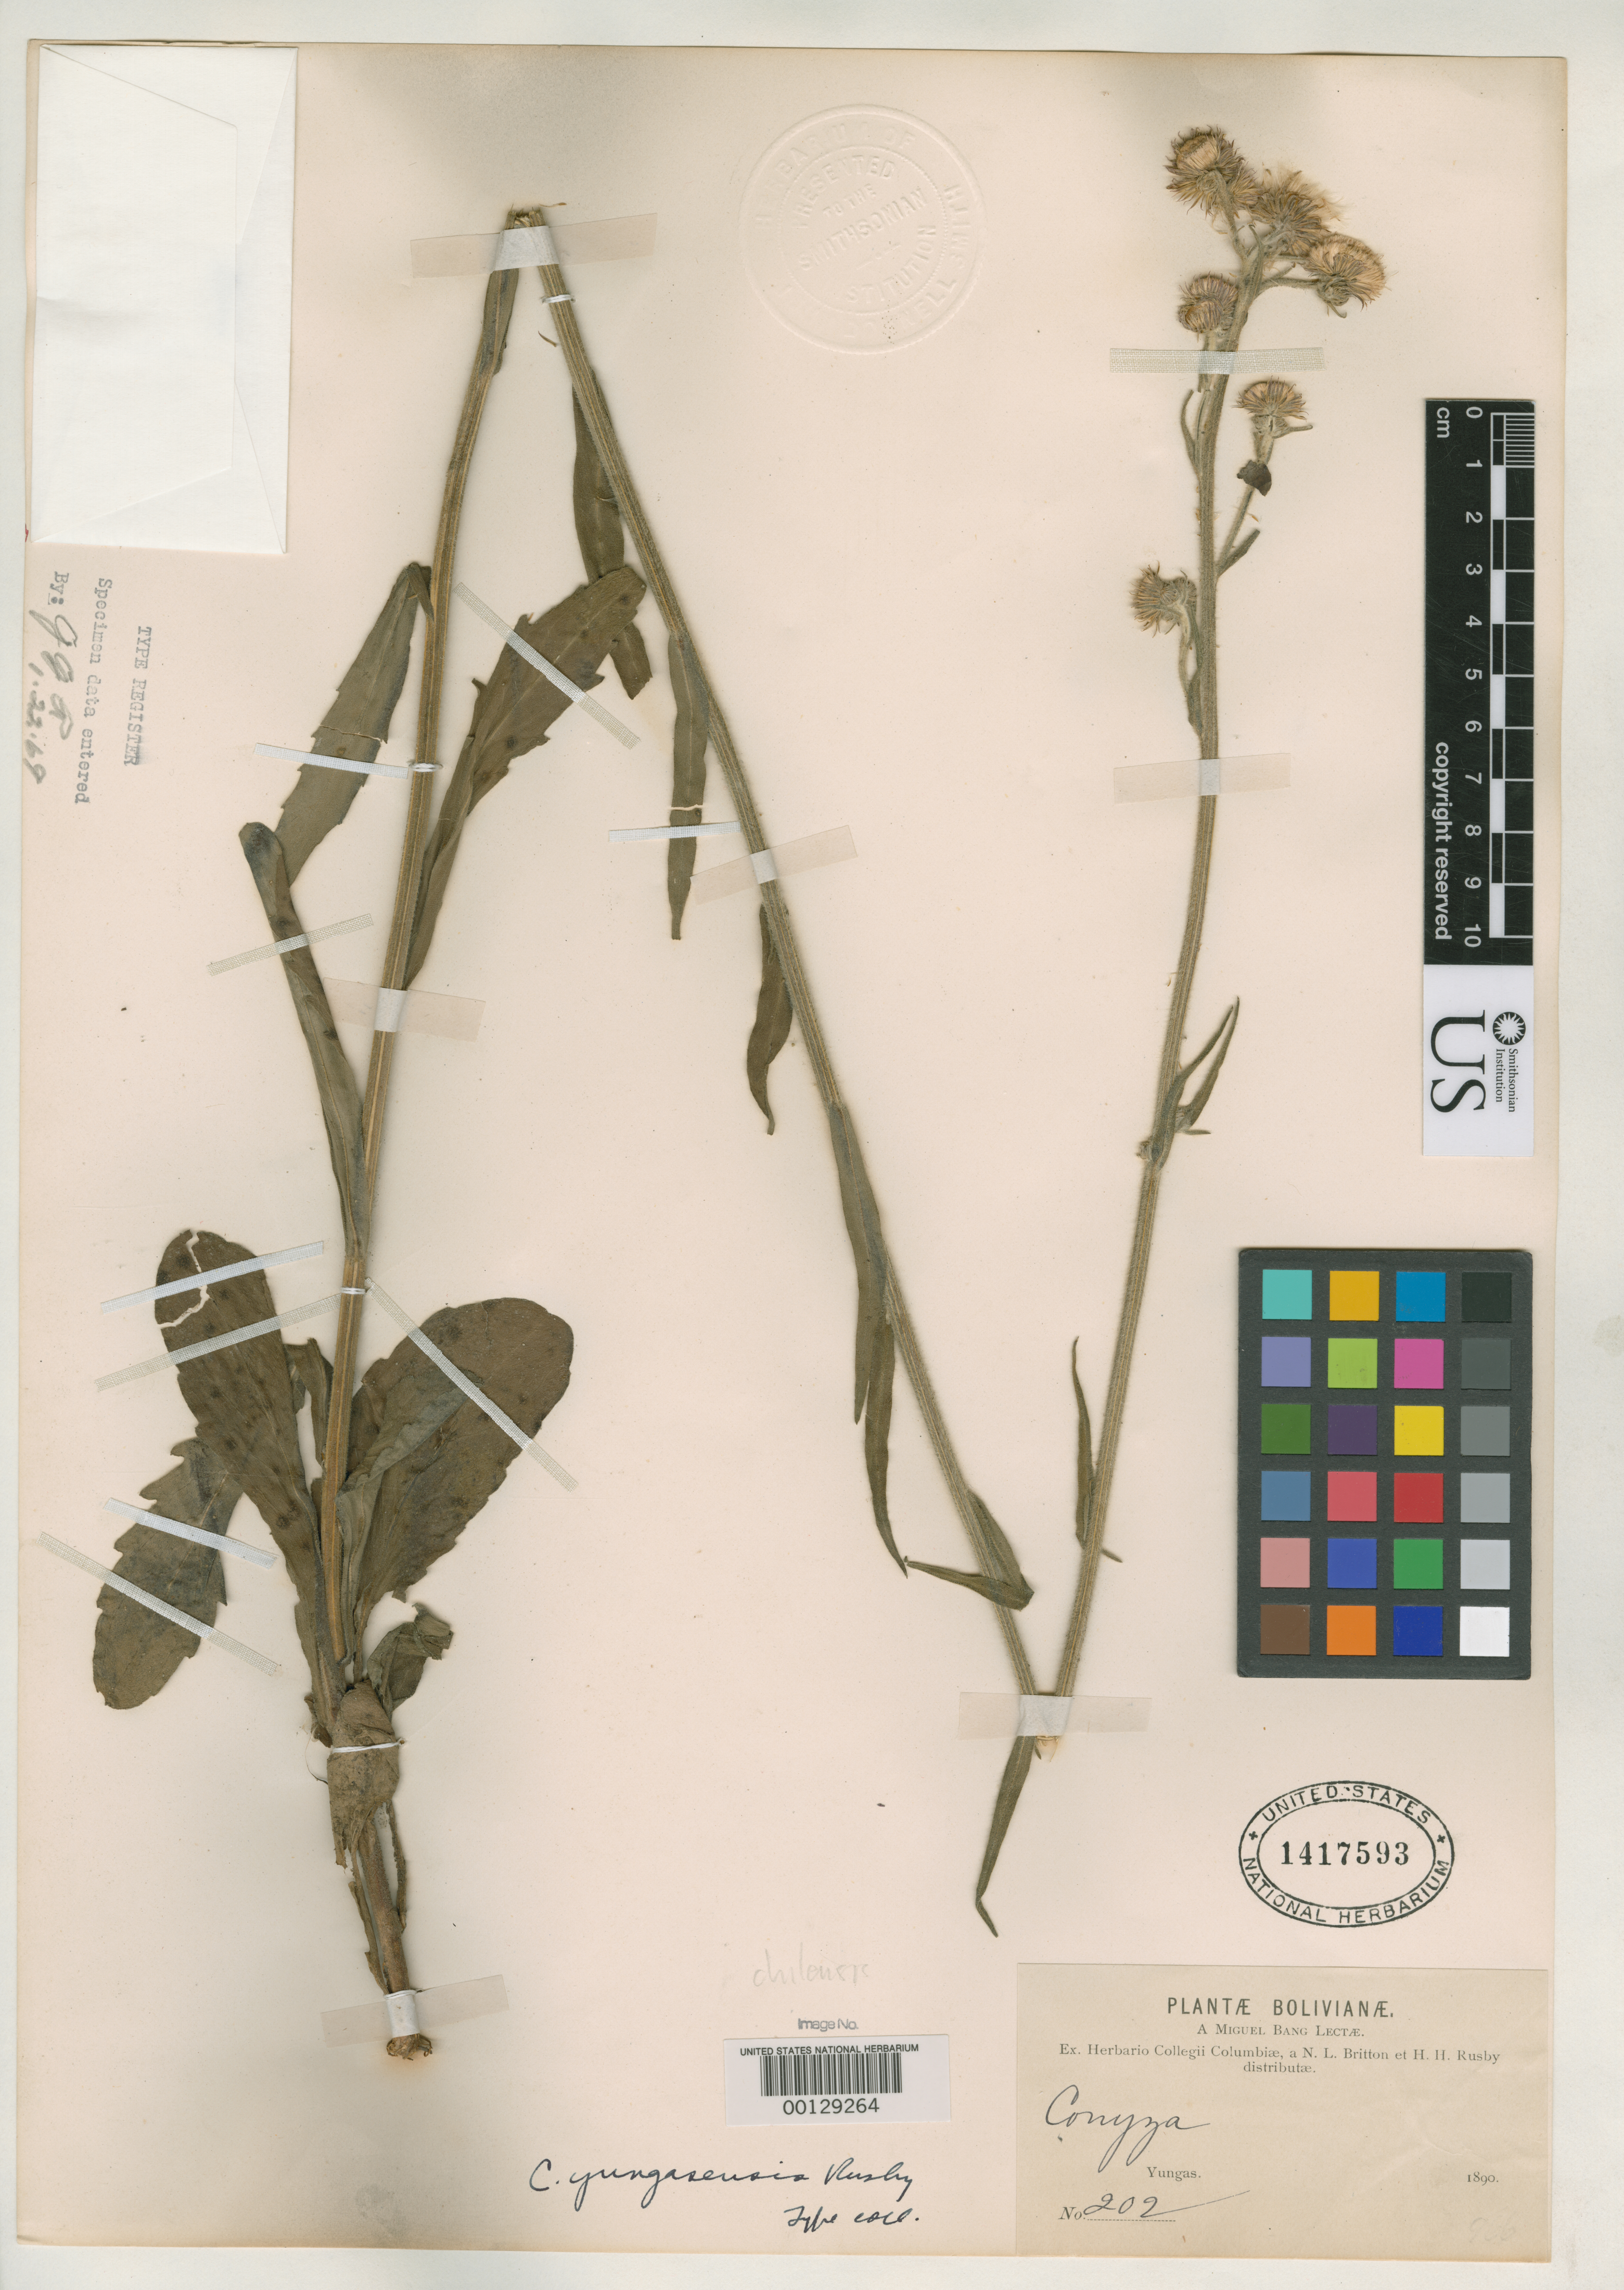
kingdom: Plantae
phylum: Tracheophyta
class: Magnoliopsida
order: Asterales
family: Asteraceae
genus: Conyza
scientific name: Conyza yungasensis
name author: Rusby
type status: Isotype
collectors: M. Bang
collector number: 202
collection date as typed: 1890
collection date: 1890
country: Bolivia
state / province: La Paz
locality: Yungas.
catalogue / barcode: US 1417593